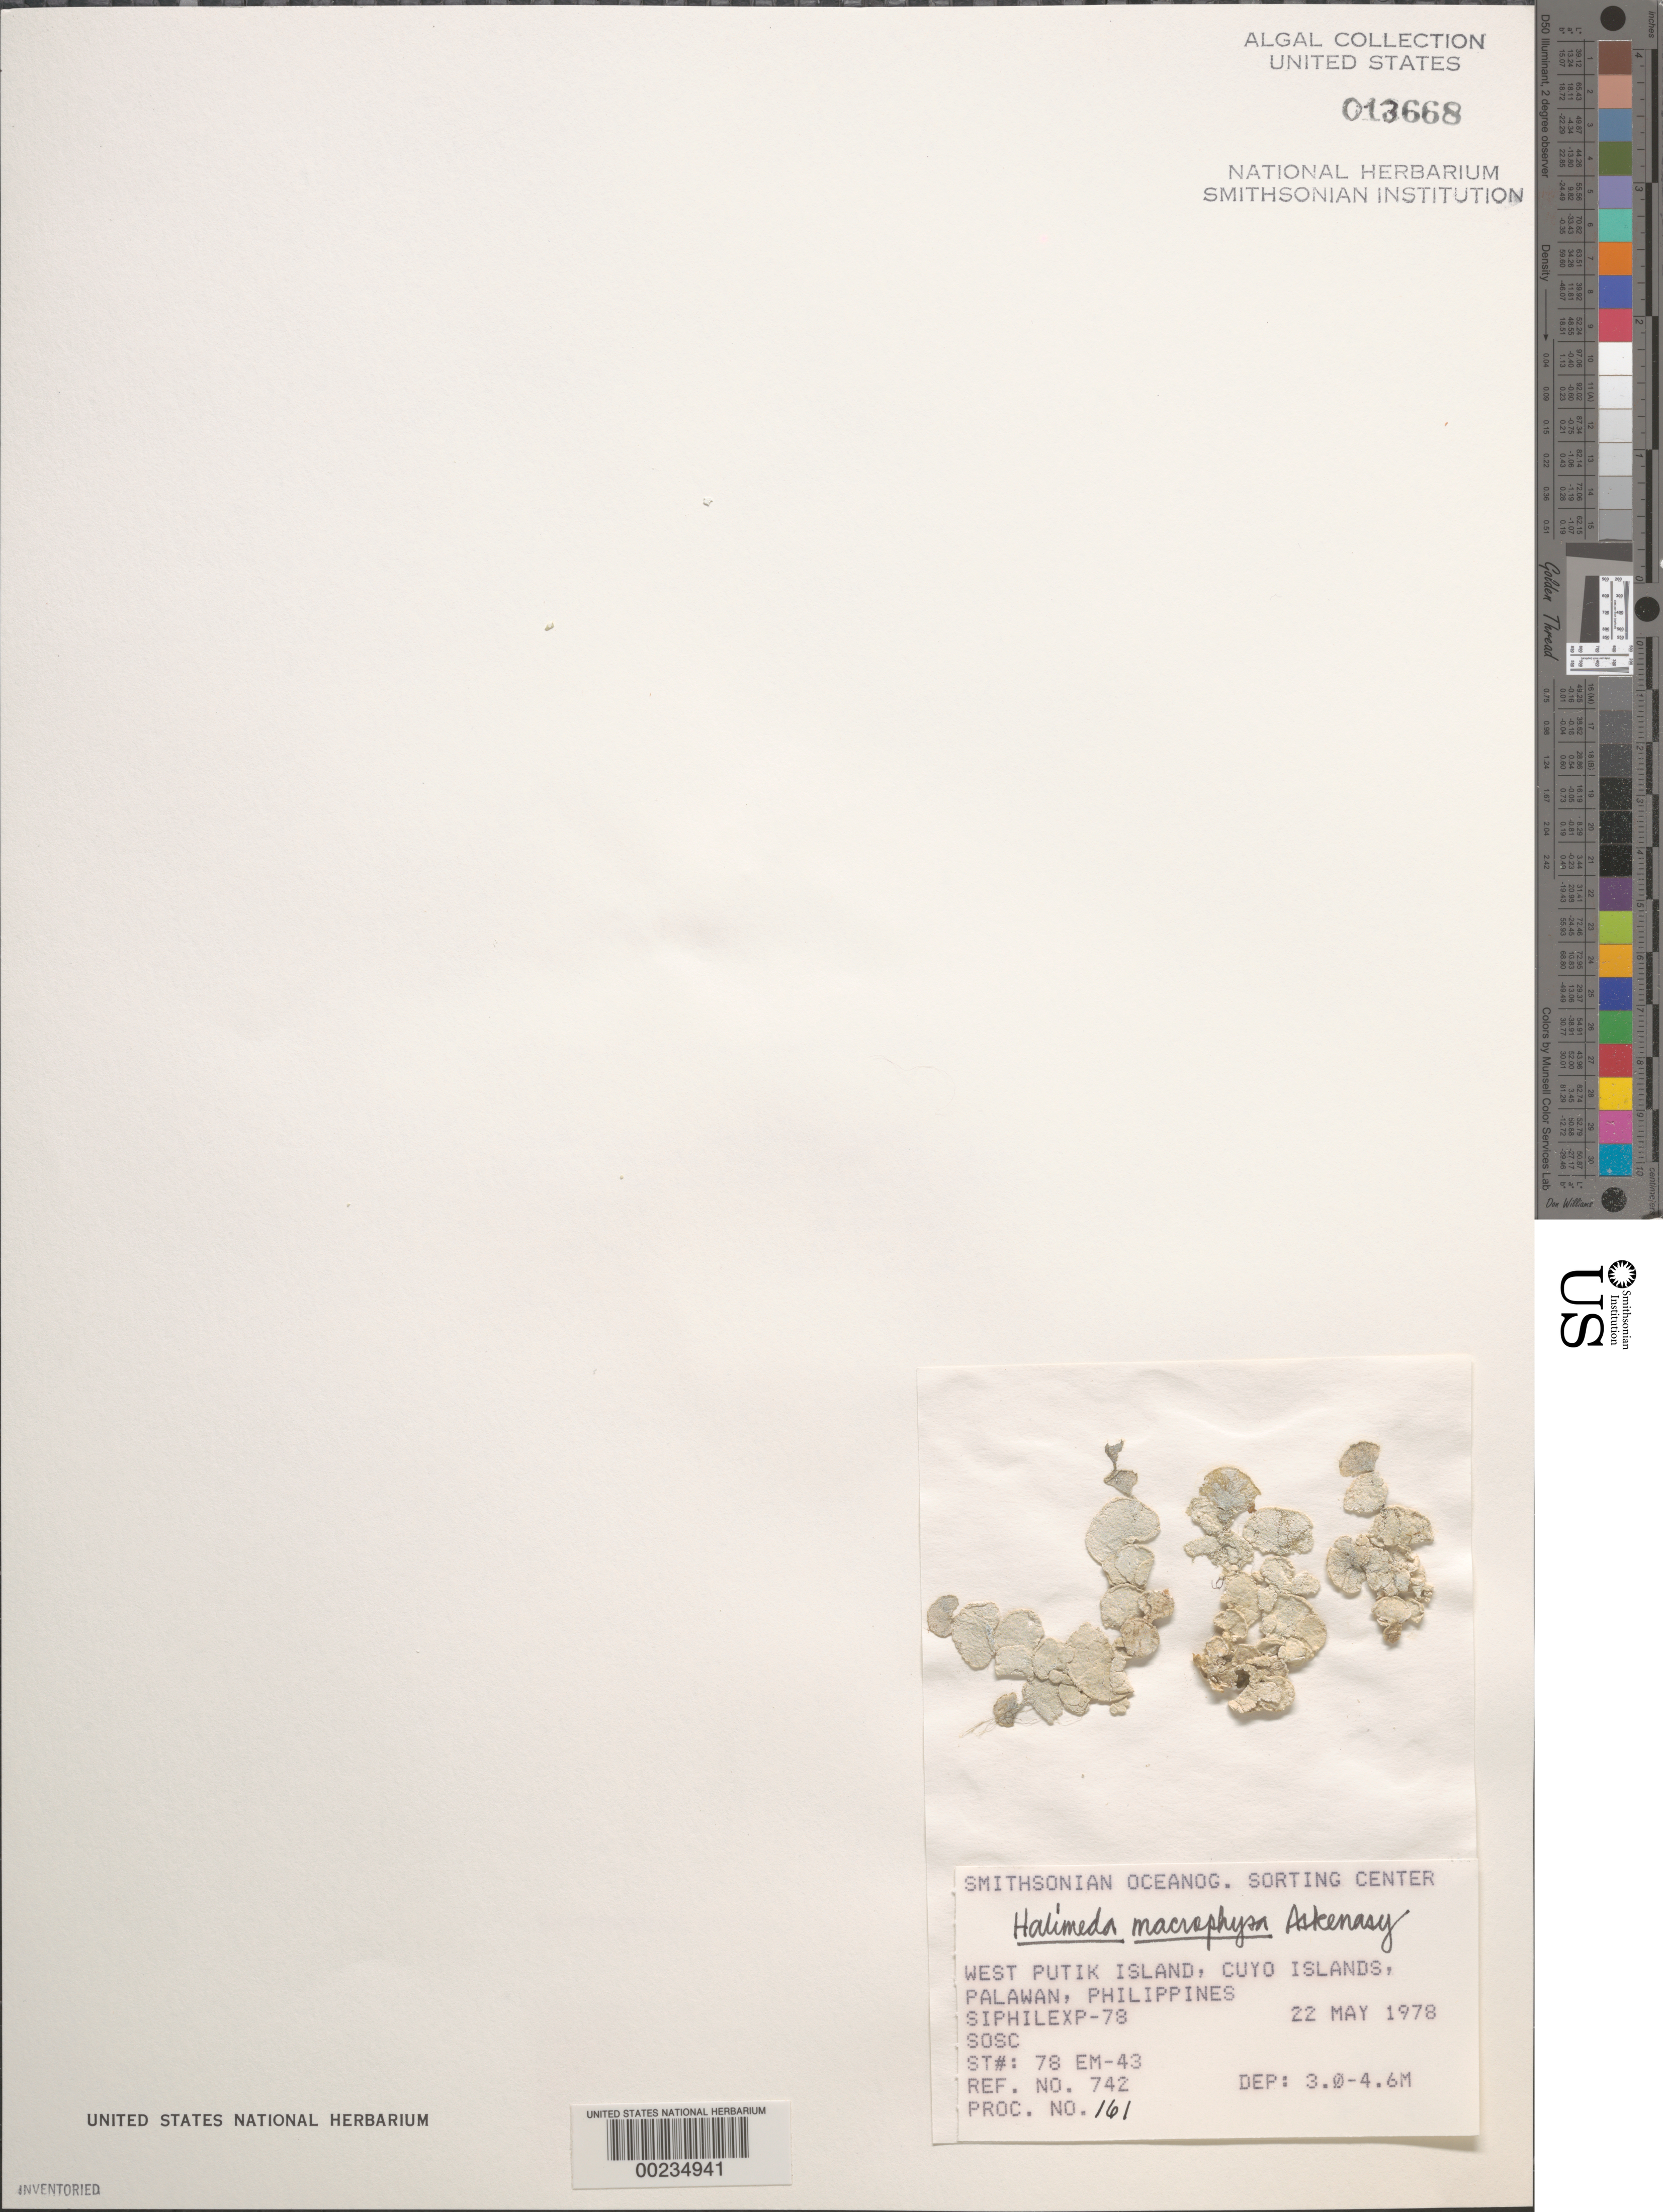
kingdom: Plantae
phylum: Chlorophyta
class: Ulvophyceae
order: Bryopsidales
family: Halimedaceae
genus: Halimeda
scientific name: Halimeda macrophysa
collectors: SOSC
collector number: Station 78 Em-43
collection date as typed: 22 May 1978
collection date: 1978-05-22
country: Philippines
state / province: Mimaropa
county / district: Palawan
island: West Putik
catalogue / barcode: US 13668